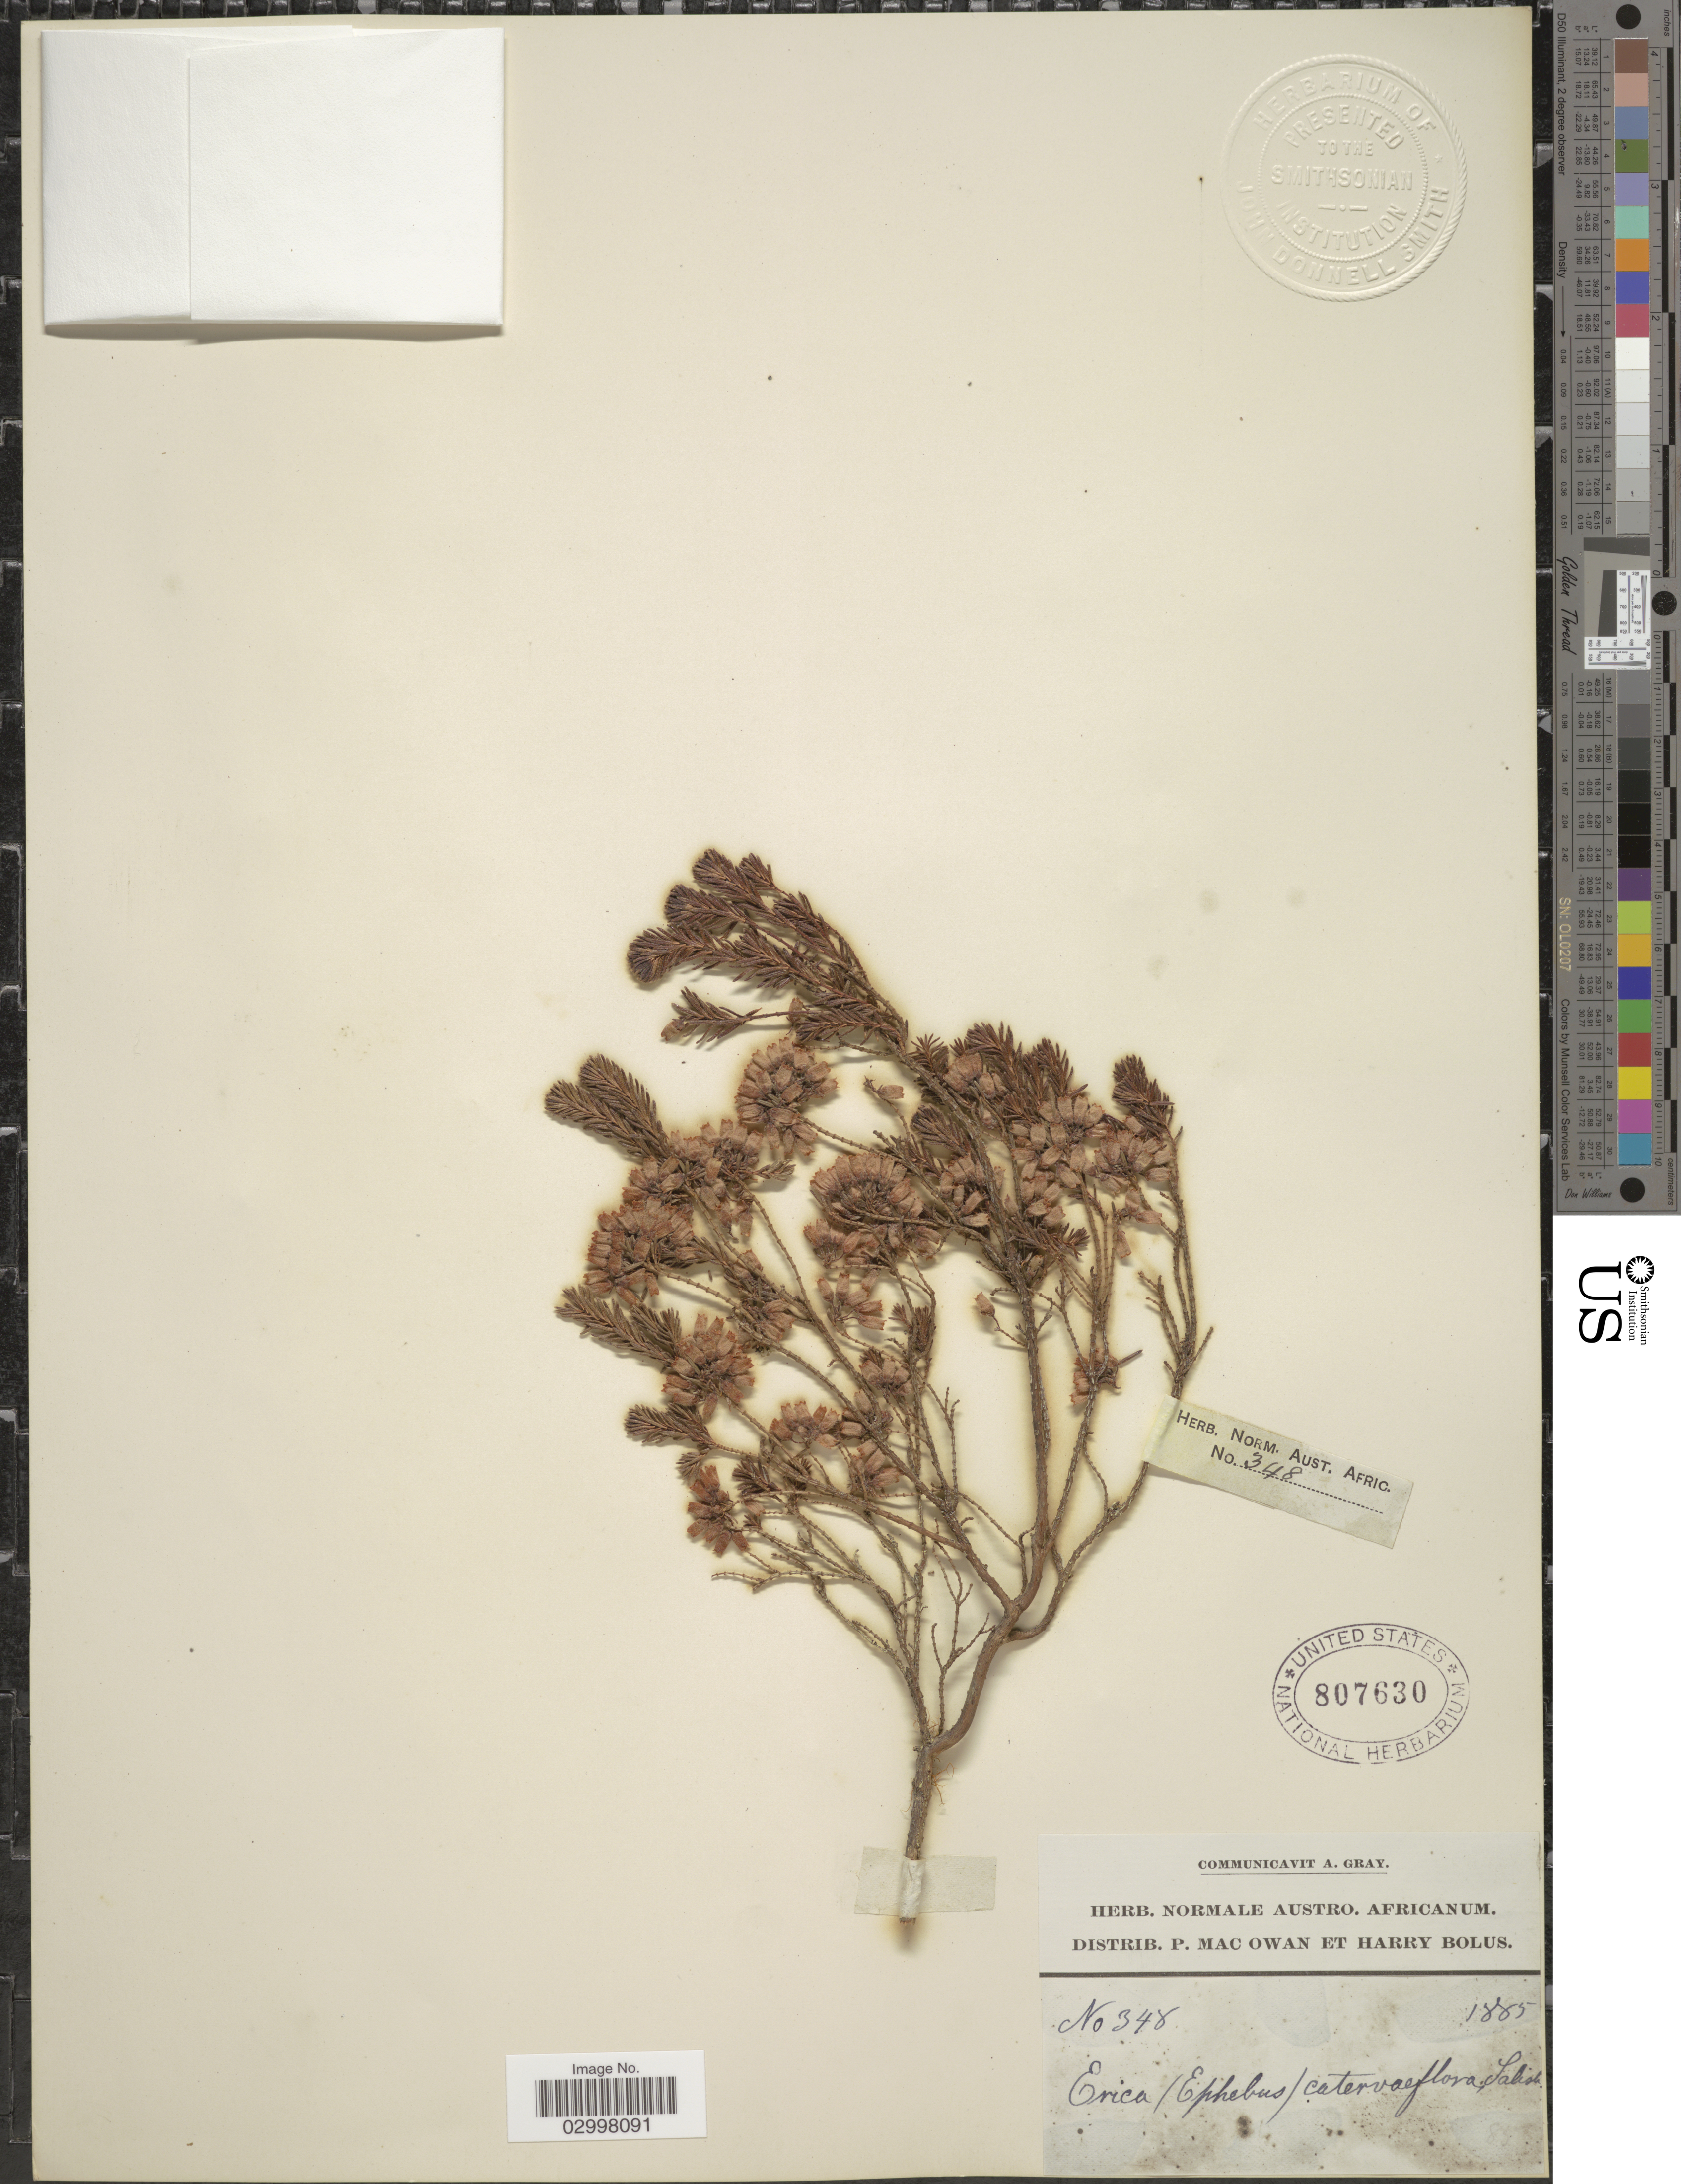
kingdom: Plantae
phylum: Tracheophyta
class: Magnoliopsida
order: Ericales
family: Ericaceae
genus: Erica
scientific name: Erica caterviflora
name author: Salisb.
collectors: P. MacOwan & H. Bolus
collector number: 348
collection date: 1885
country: South Africa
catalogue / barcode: US 807630